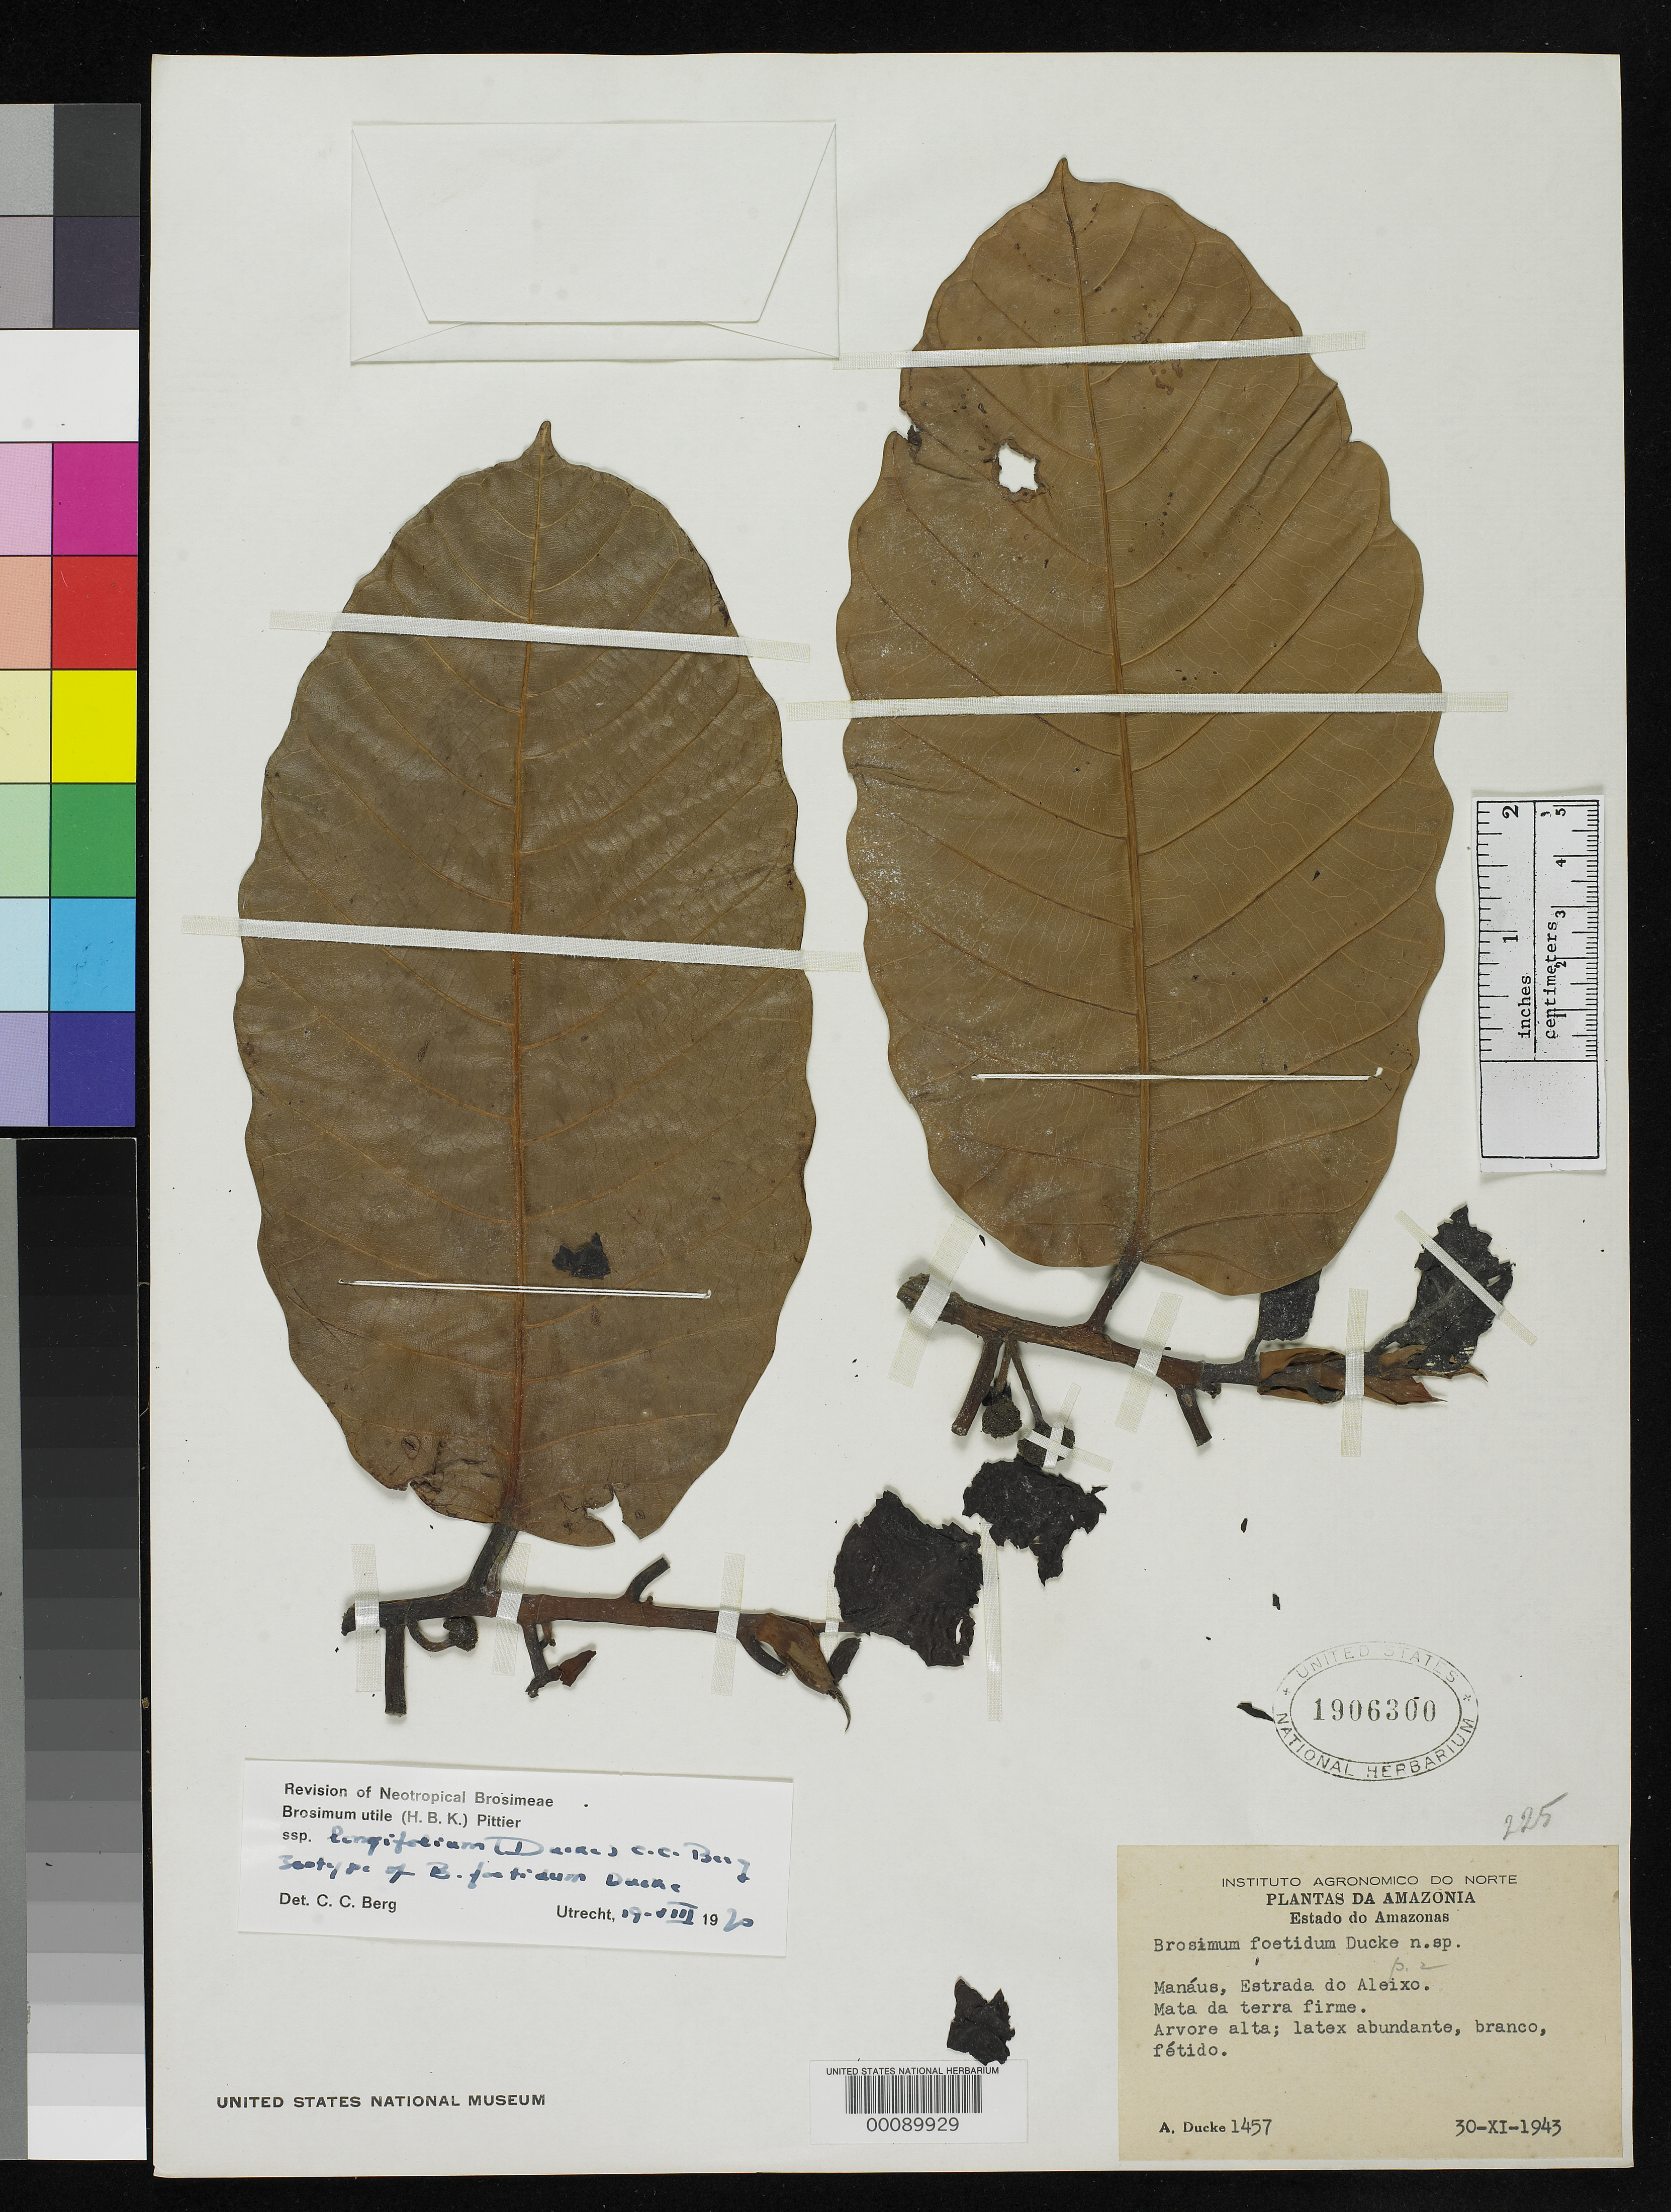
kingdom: Plantae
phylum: Tracheophyta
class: Magnoliopsida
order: Rosales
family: Moraceae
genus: Brosimum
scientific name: Brosimum foetidum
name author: Ducke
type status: Isotype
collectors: A. Ducke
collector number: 1457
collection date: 1943-11-30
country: Brazil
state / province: Amazonas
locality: Manaus, estrada do Aleixo.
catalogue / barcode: US 1906300